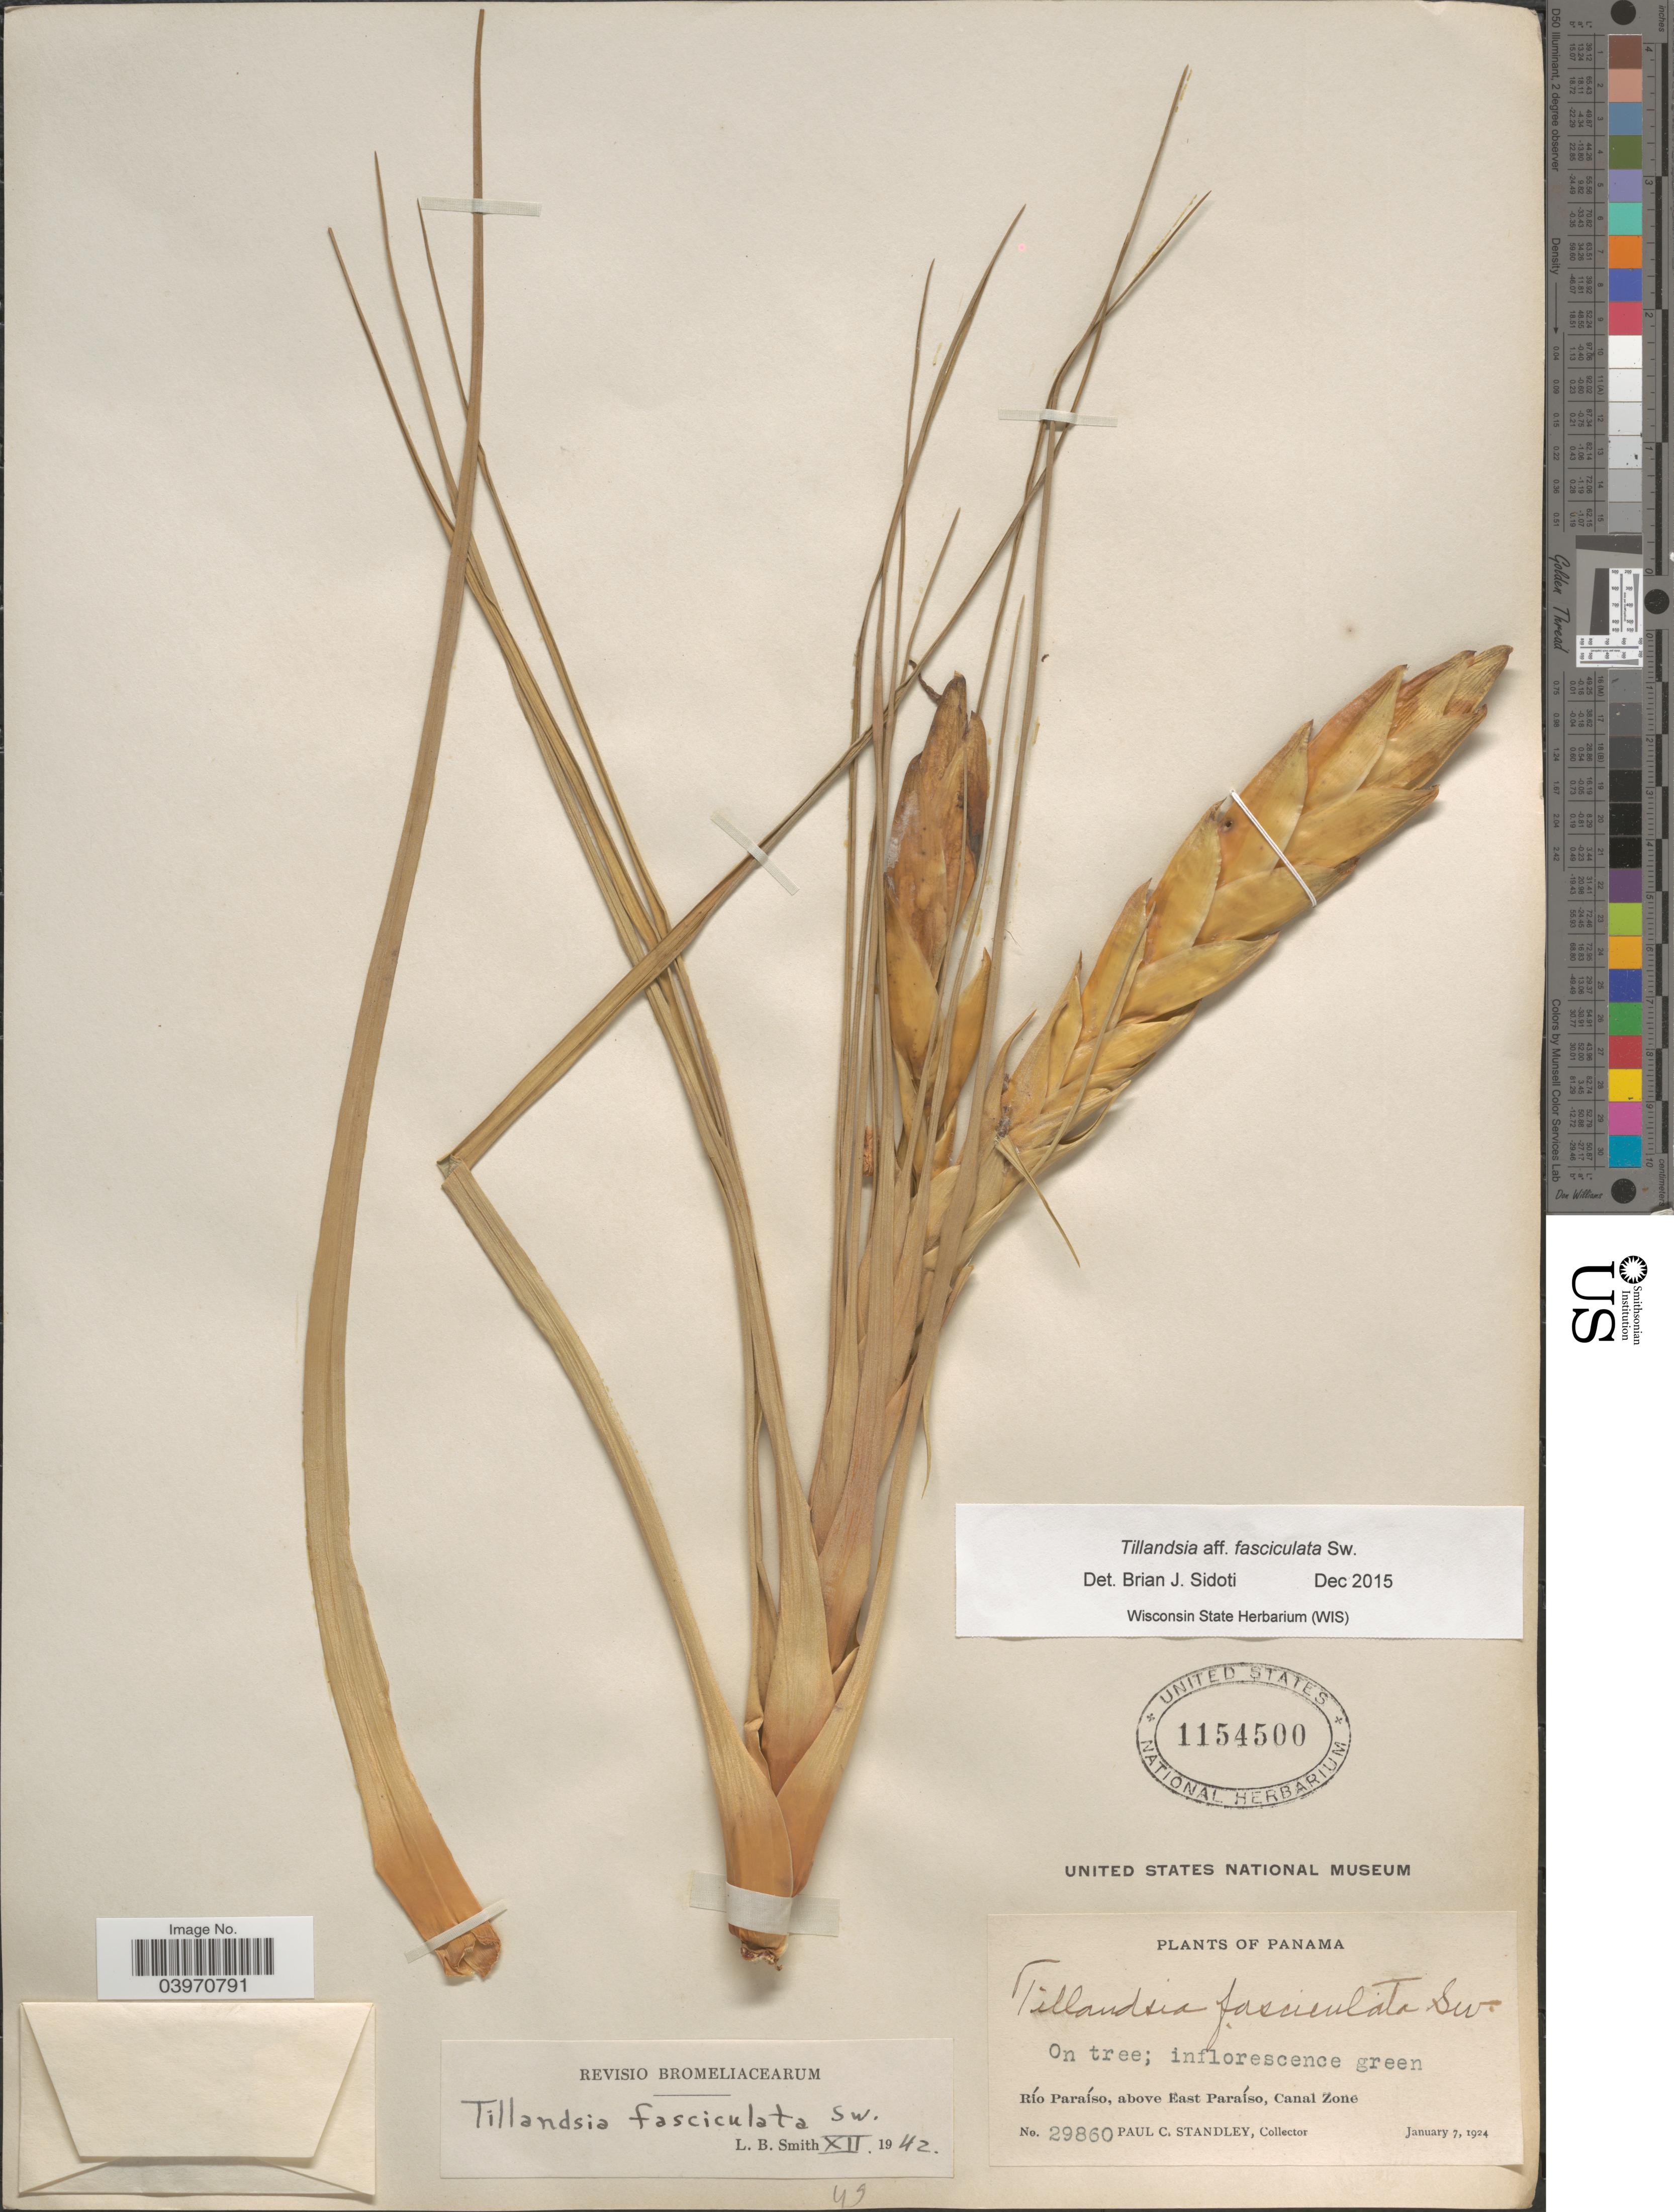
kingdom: Plantae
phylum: Tracheophyta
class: Liliopsida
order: Poales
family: Bromeliaceae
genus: Tillandsia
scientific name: Tillandsia fasciculata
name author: Sw.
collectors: P. C. Standley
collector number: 29860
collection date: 1924-01-07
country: Panama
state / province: Colón / Panamá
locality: Río Paraíso, above East Paraíso, Canal Zone.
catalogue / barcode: US 1154500